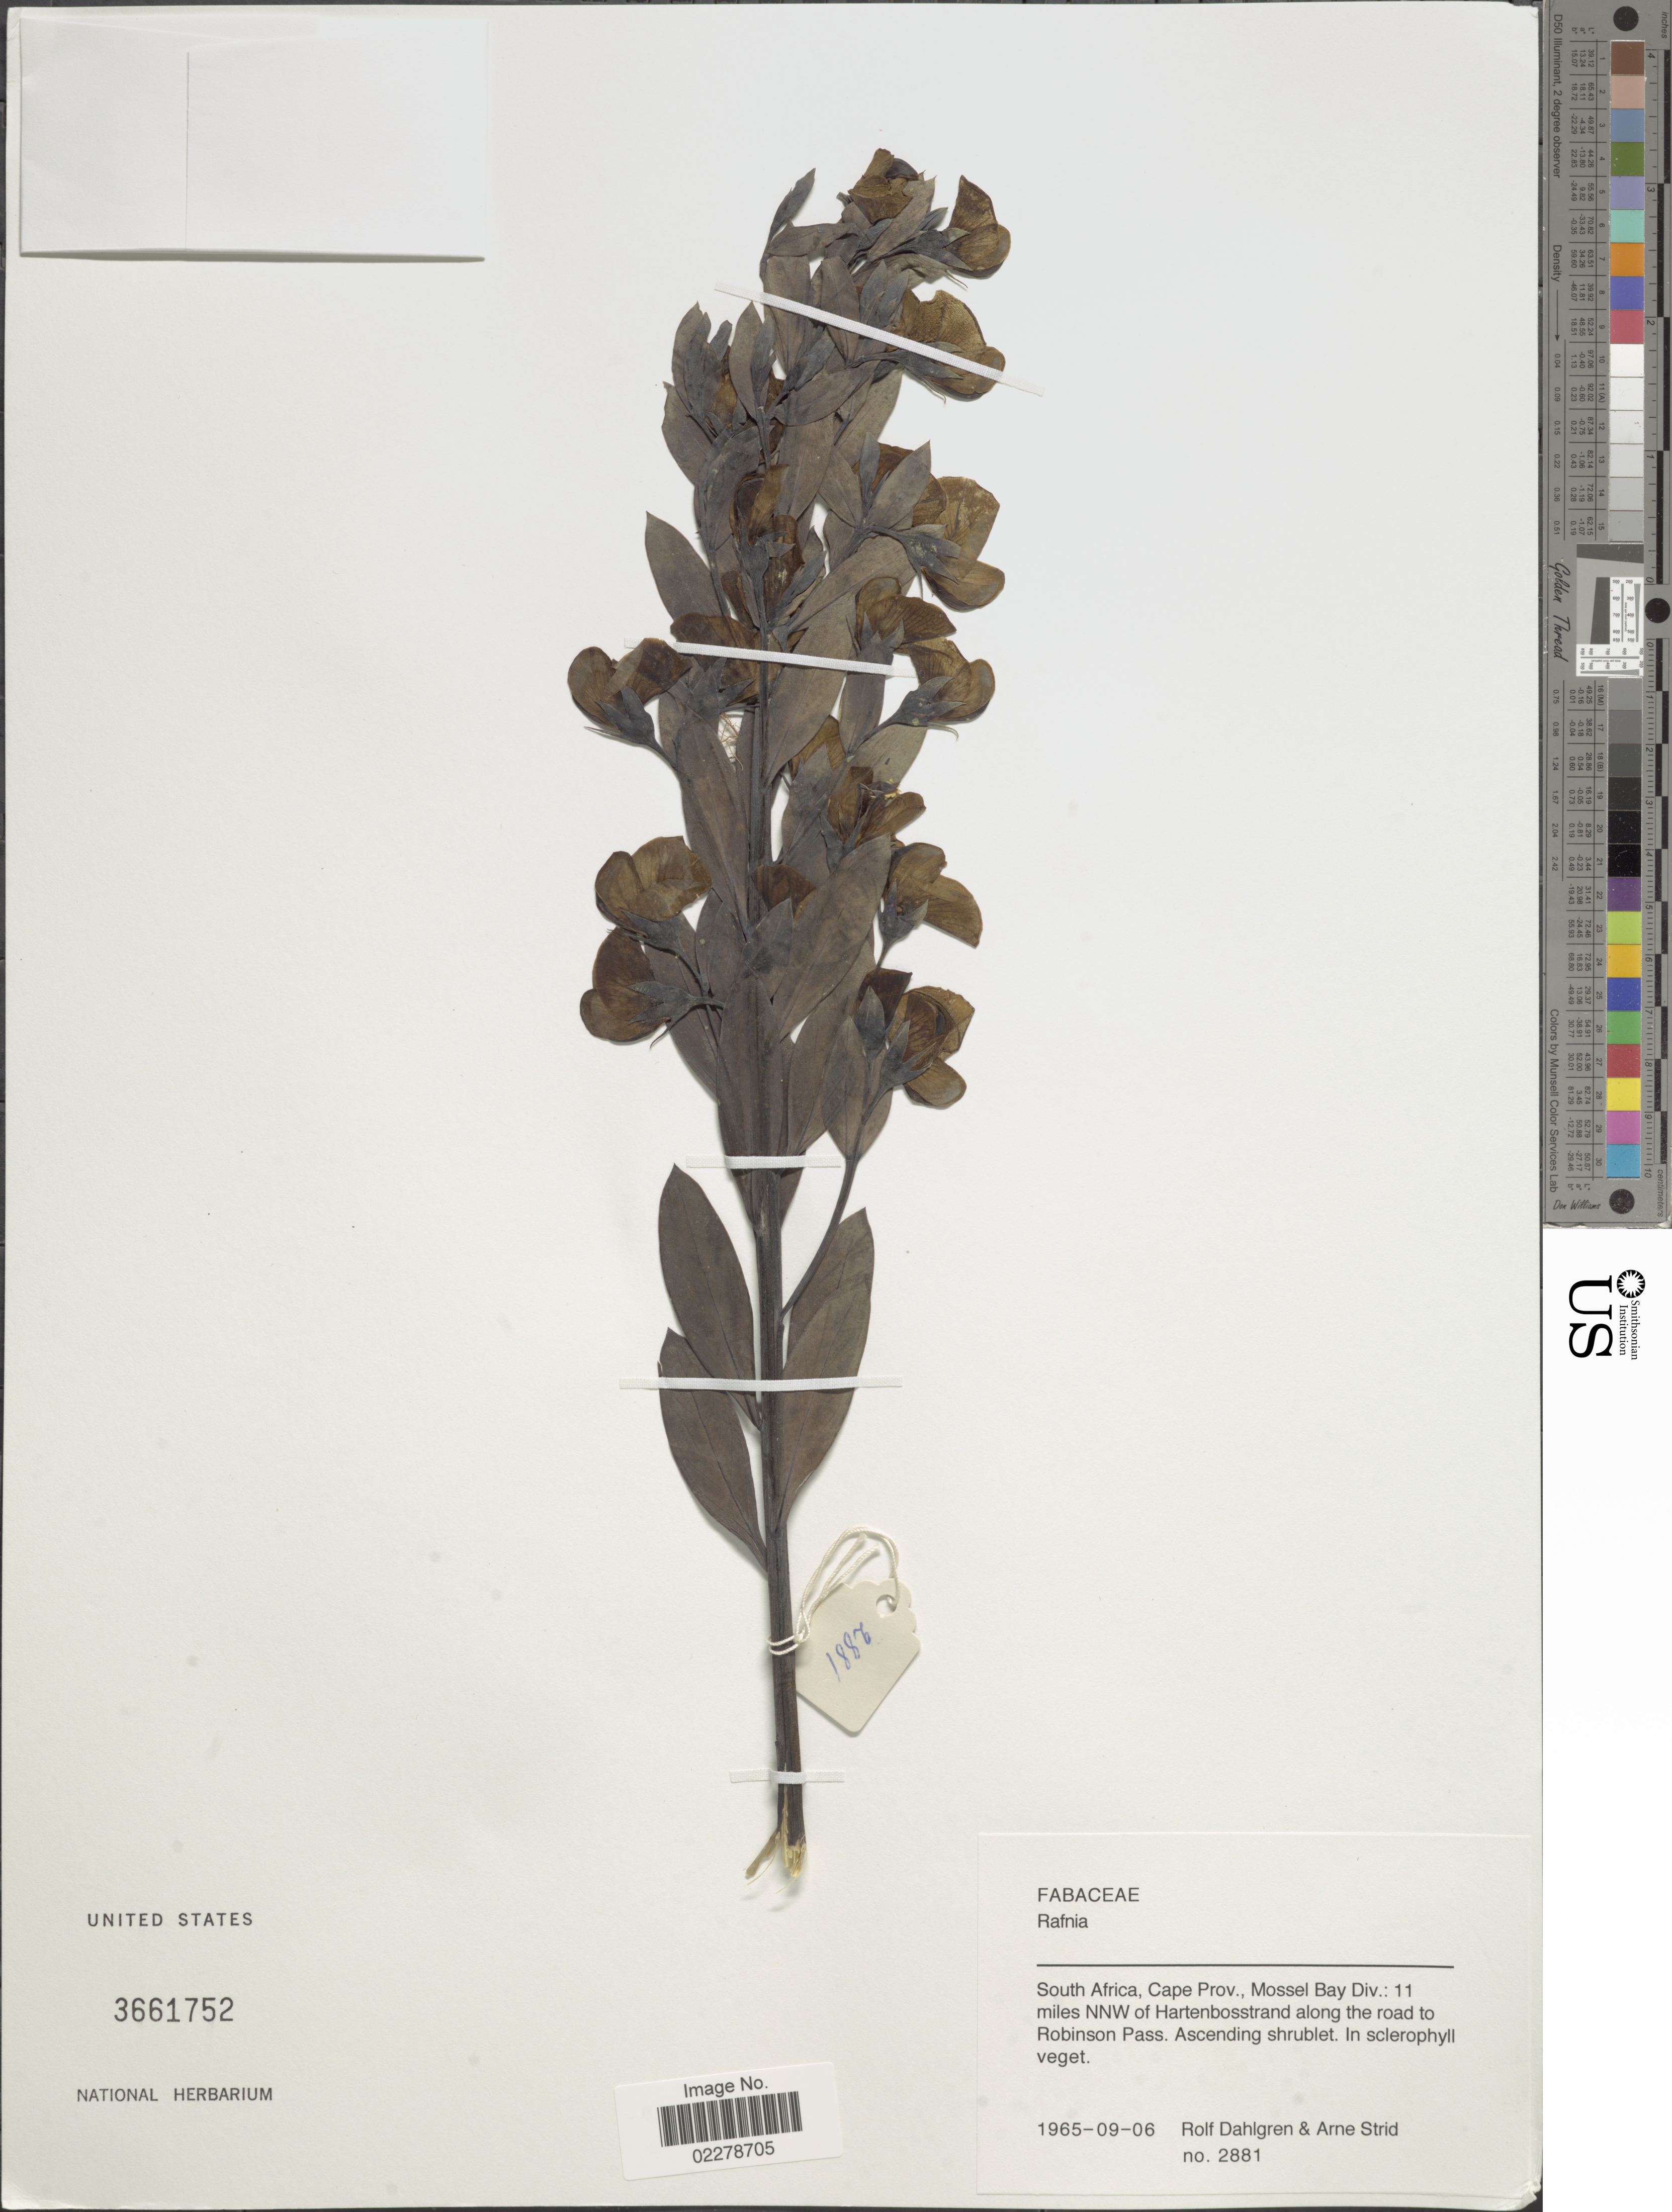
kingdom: Plantae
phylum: Tracheophyta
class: Magnoliopsida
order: Fabales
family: Fabaceae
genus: Rafnia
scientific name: Rafnia sp.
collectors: R. Dahlgren & A. Strid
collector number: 2881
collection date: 1956-09-06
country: South Africa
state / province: Western Cape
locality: Cape Prov. , Mossel Bay Dov., 11 miles NNW of Hartenbosstrand along the road to Robinsen Pass.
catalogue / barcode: US 3661752